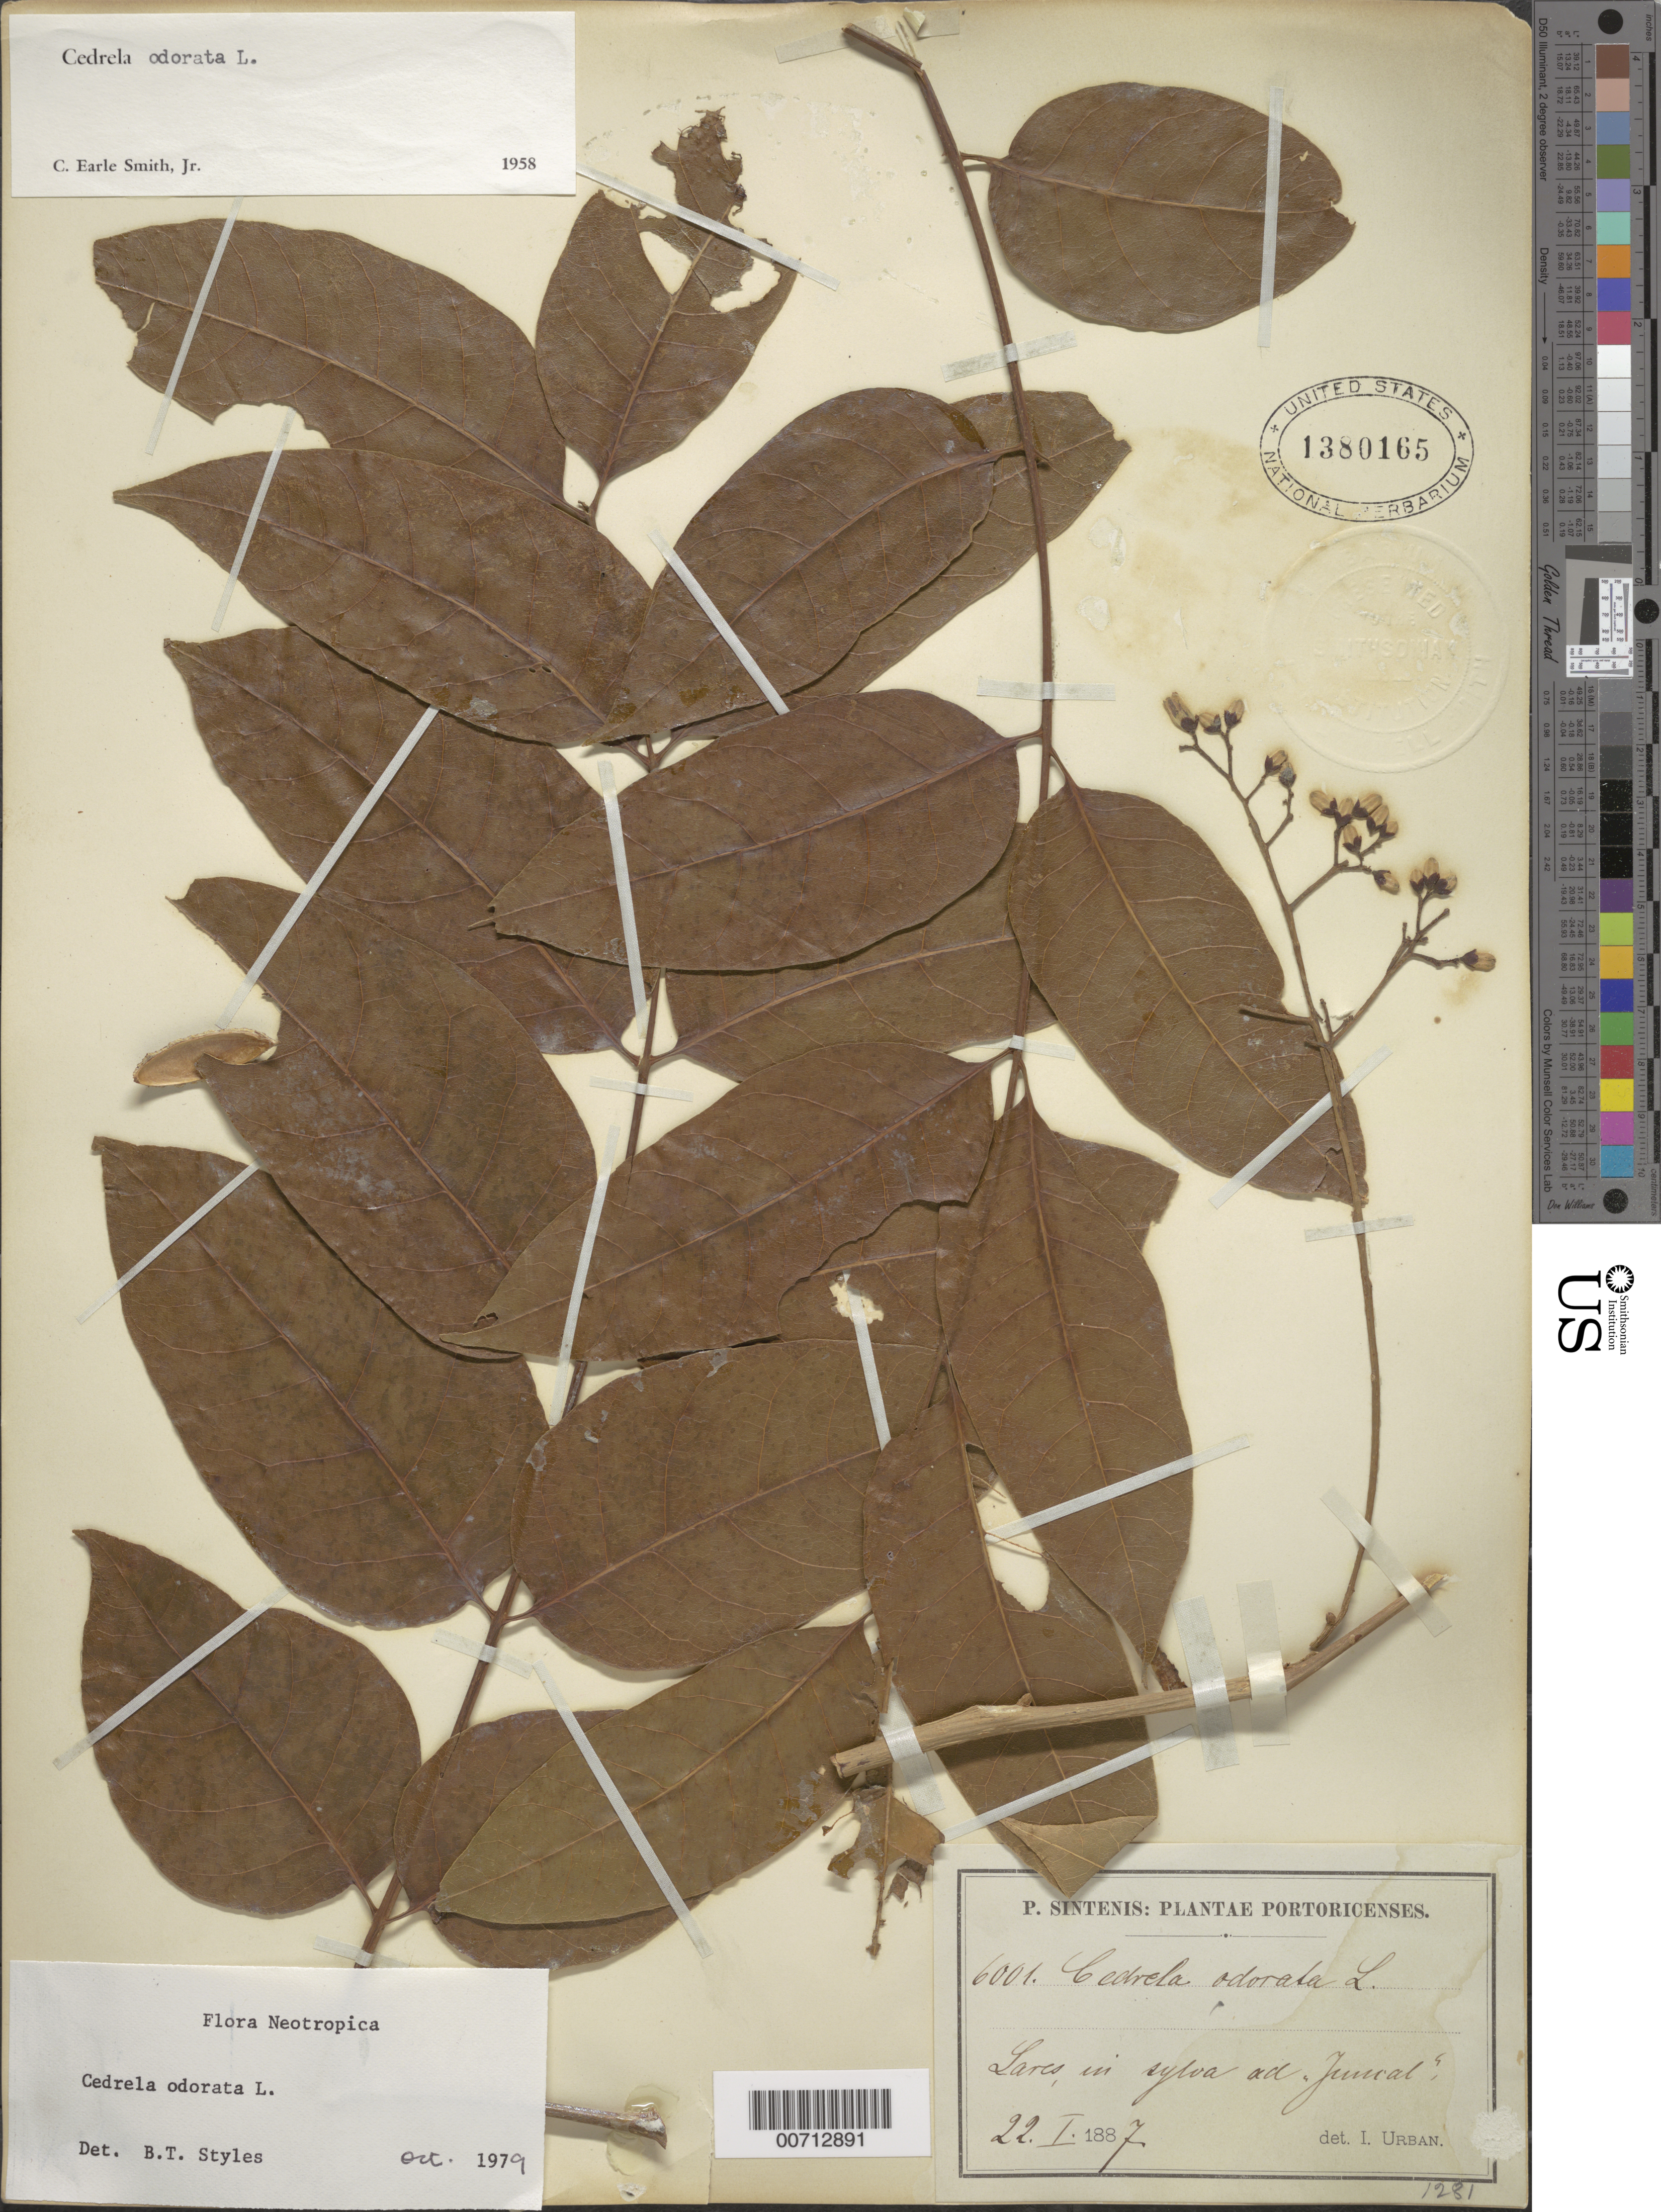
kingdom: Plantae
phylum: Tracheophyta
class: Magnoliopsida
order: Sapindales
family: Meliaceae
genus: Cedrela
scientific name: Cedrela odorata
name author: L.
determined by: Styles, B. T.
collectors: P. Sintenis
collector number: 6001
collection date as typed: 22 Jan 1887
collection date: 1887-01-22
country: Puerto Rico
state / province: Lares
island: Greater Antilles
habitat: In sylva ad "Juncal"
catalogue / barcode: US 1380165